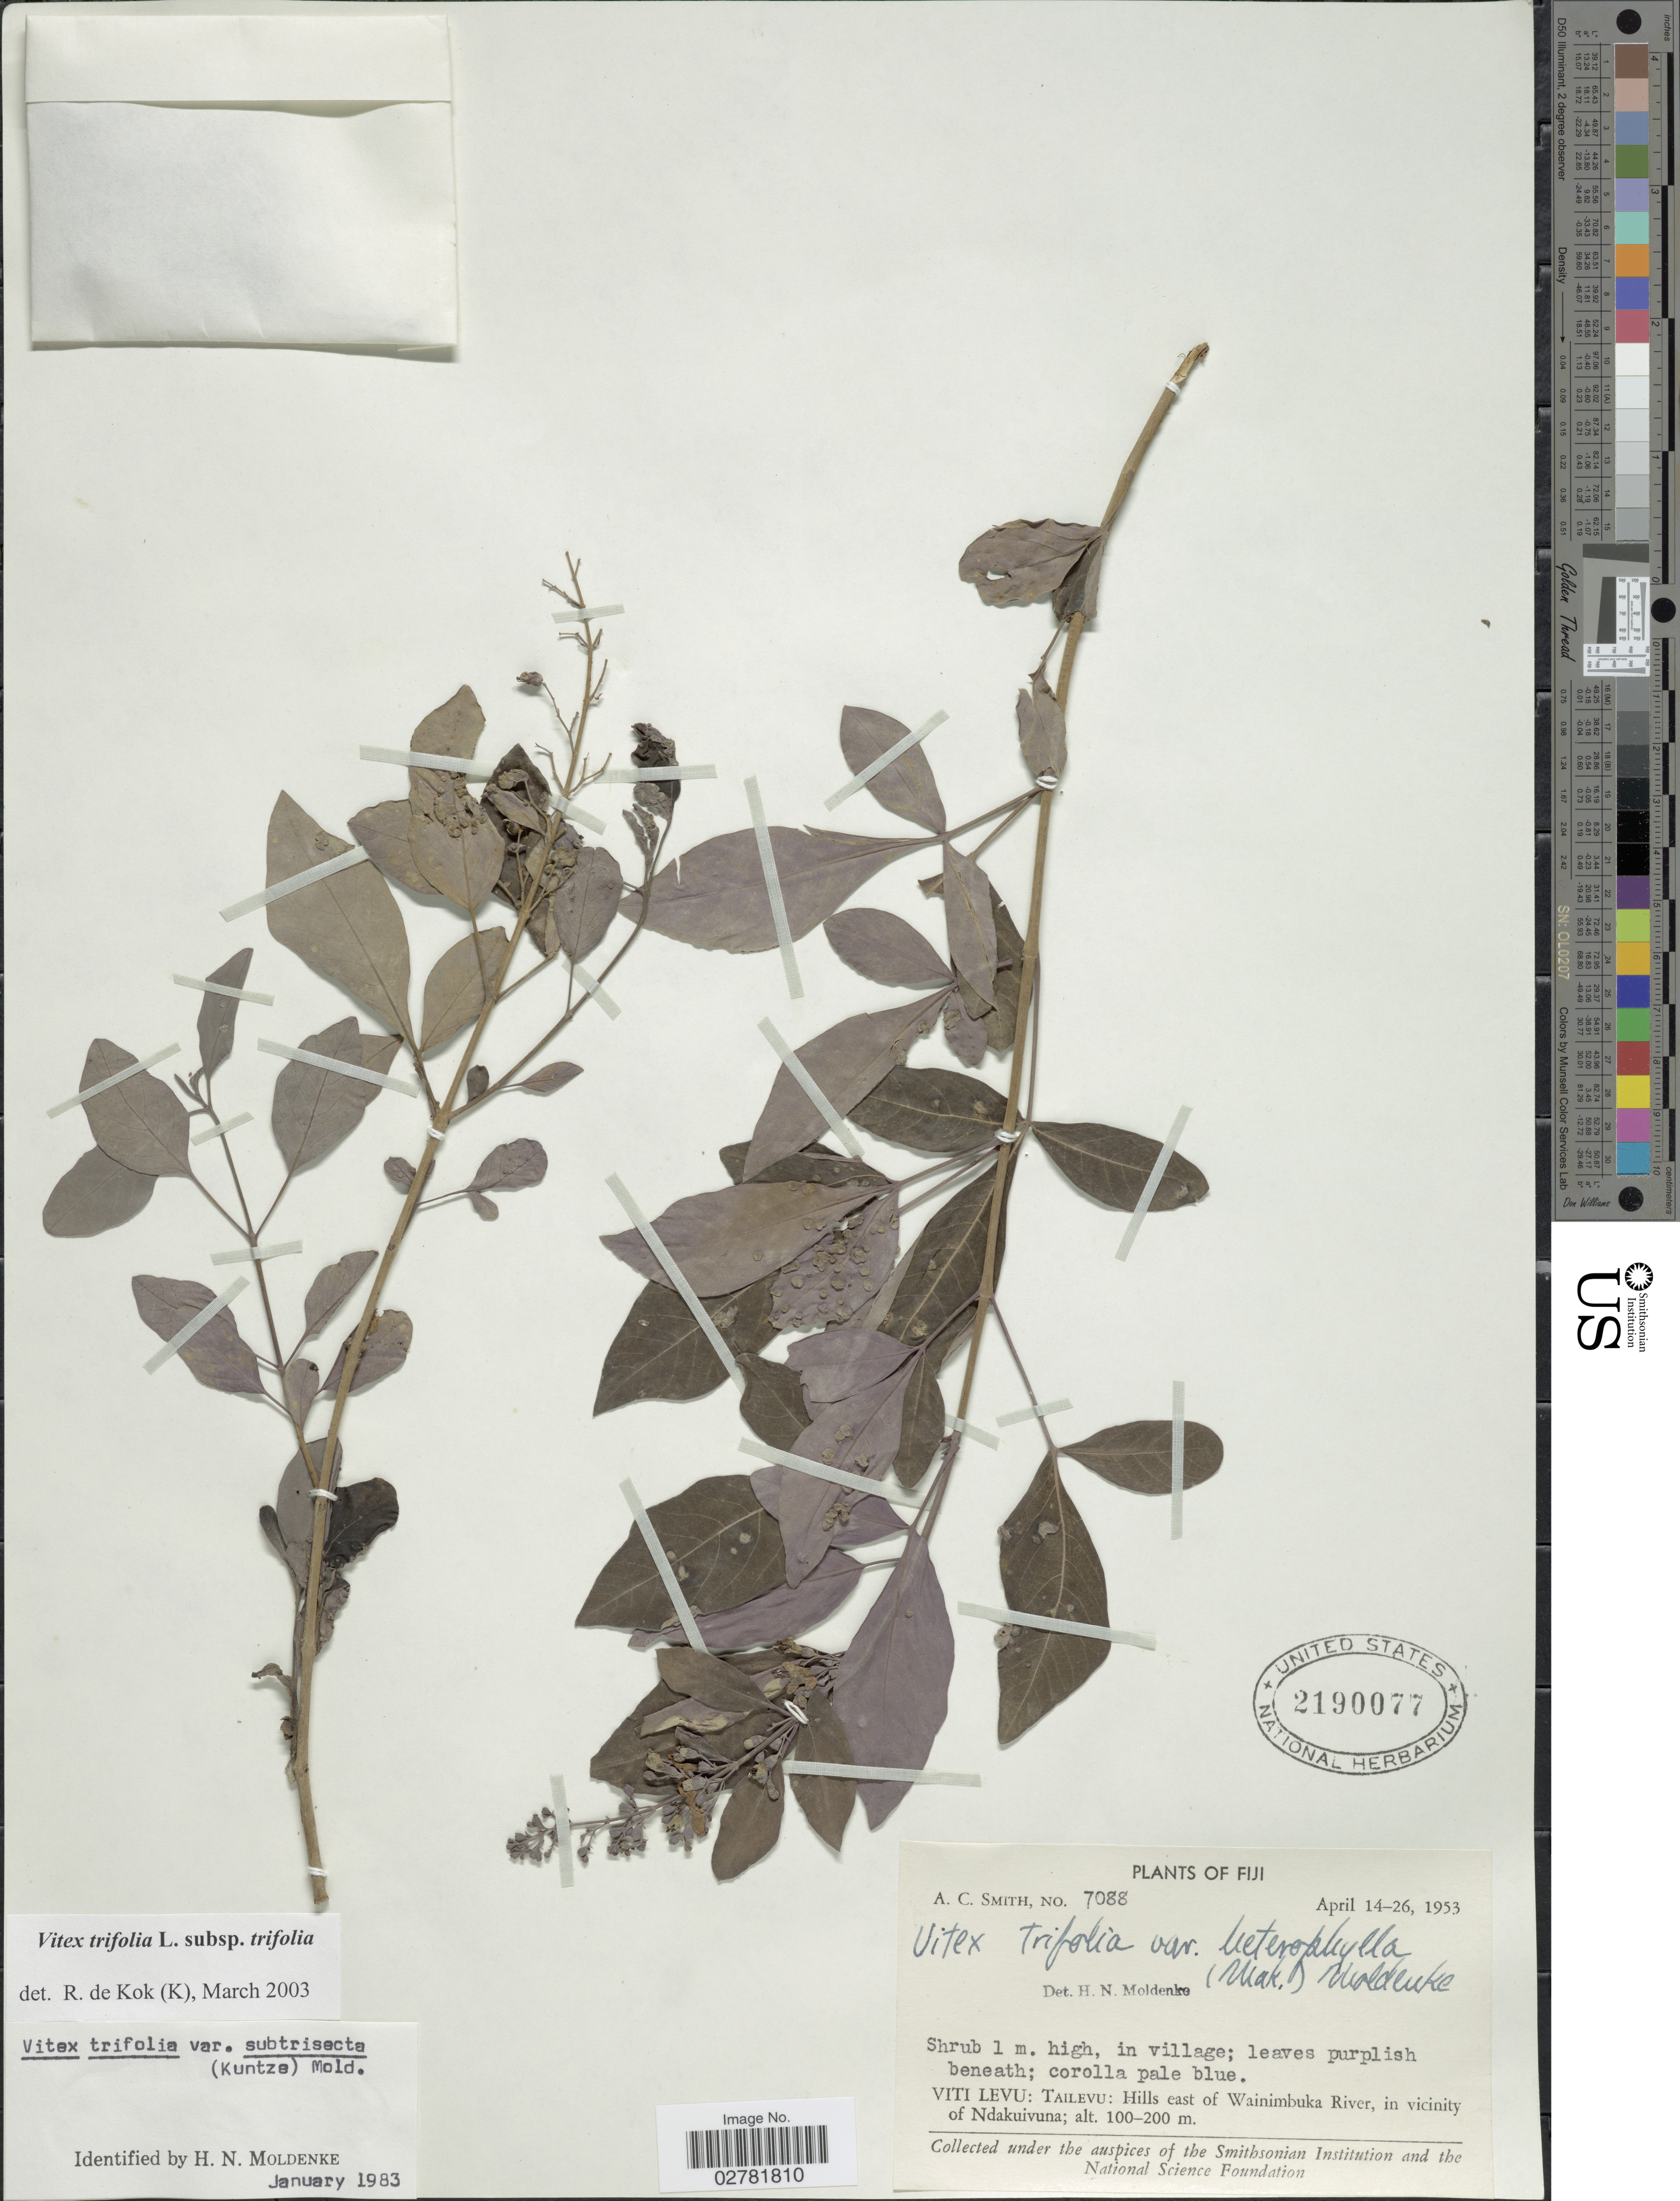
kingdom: Plantae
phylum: Tracheophyta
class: Magnoliopsida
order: Lamiales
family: Lamiaceae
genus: Vitex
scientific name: Vitex trifolia var. trifolia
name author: L.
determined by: Kok, R. de, (K)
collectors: A. C. Smith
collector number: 7088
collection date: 1953-04-14/1953-04-26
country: Fiji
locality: Viti Levu: Tailevu: Hills east of Wainimbuka River, in vicinity of Ndakuivuna.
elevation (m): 100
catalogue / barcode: US 2190077